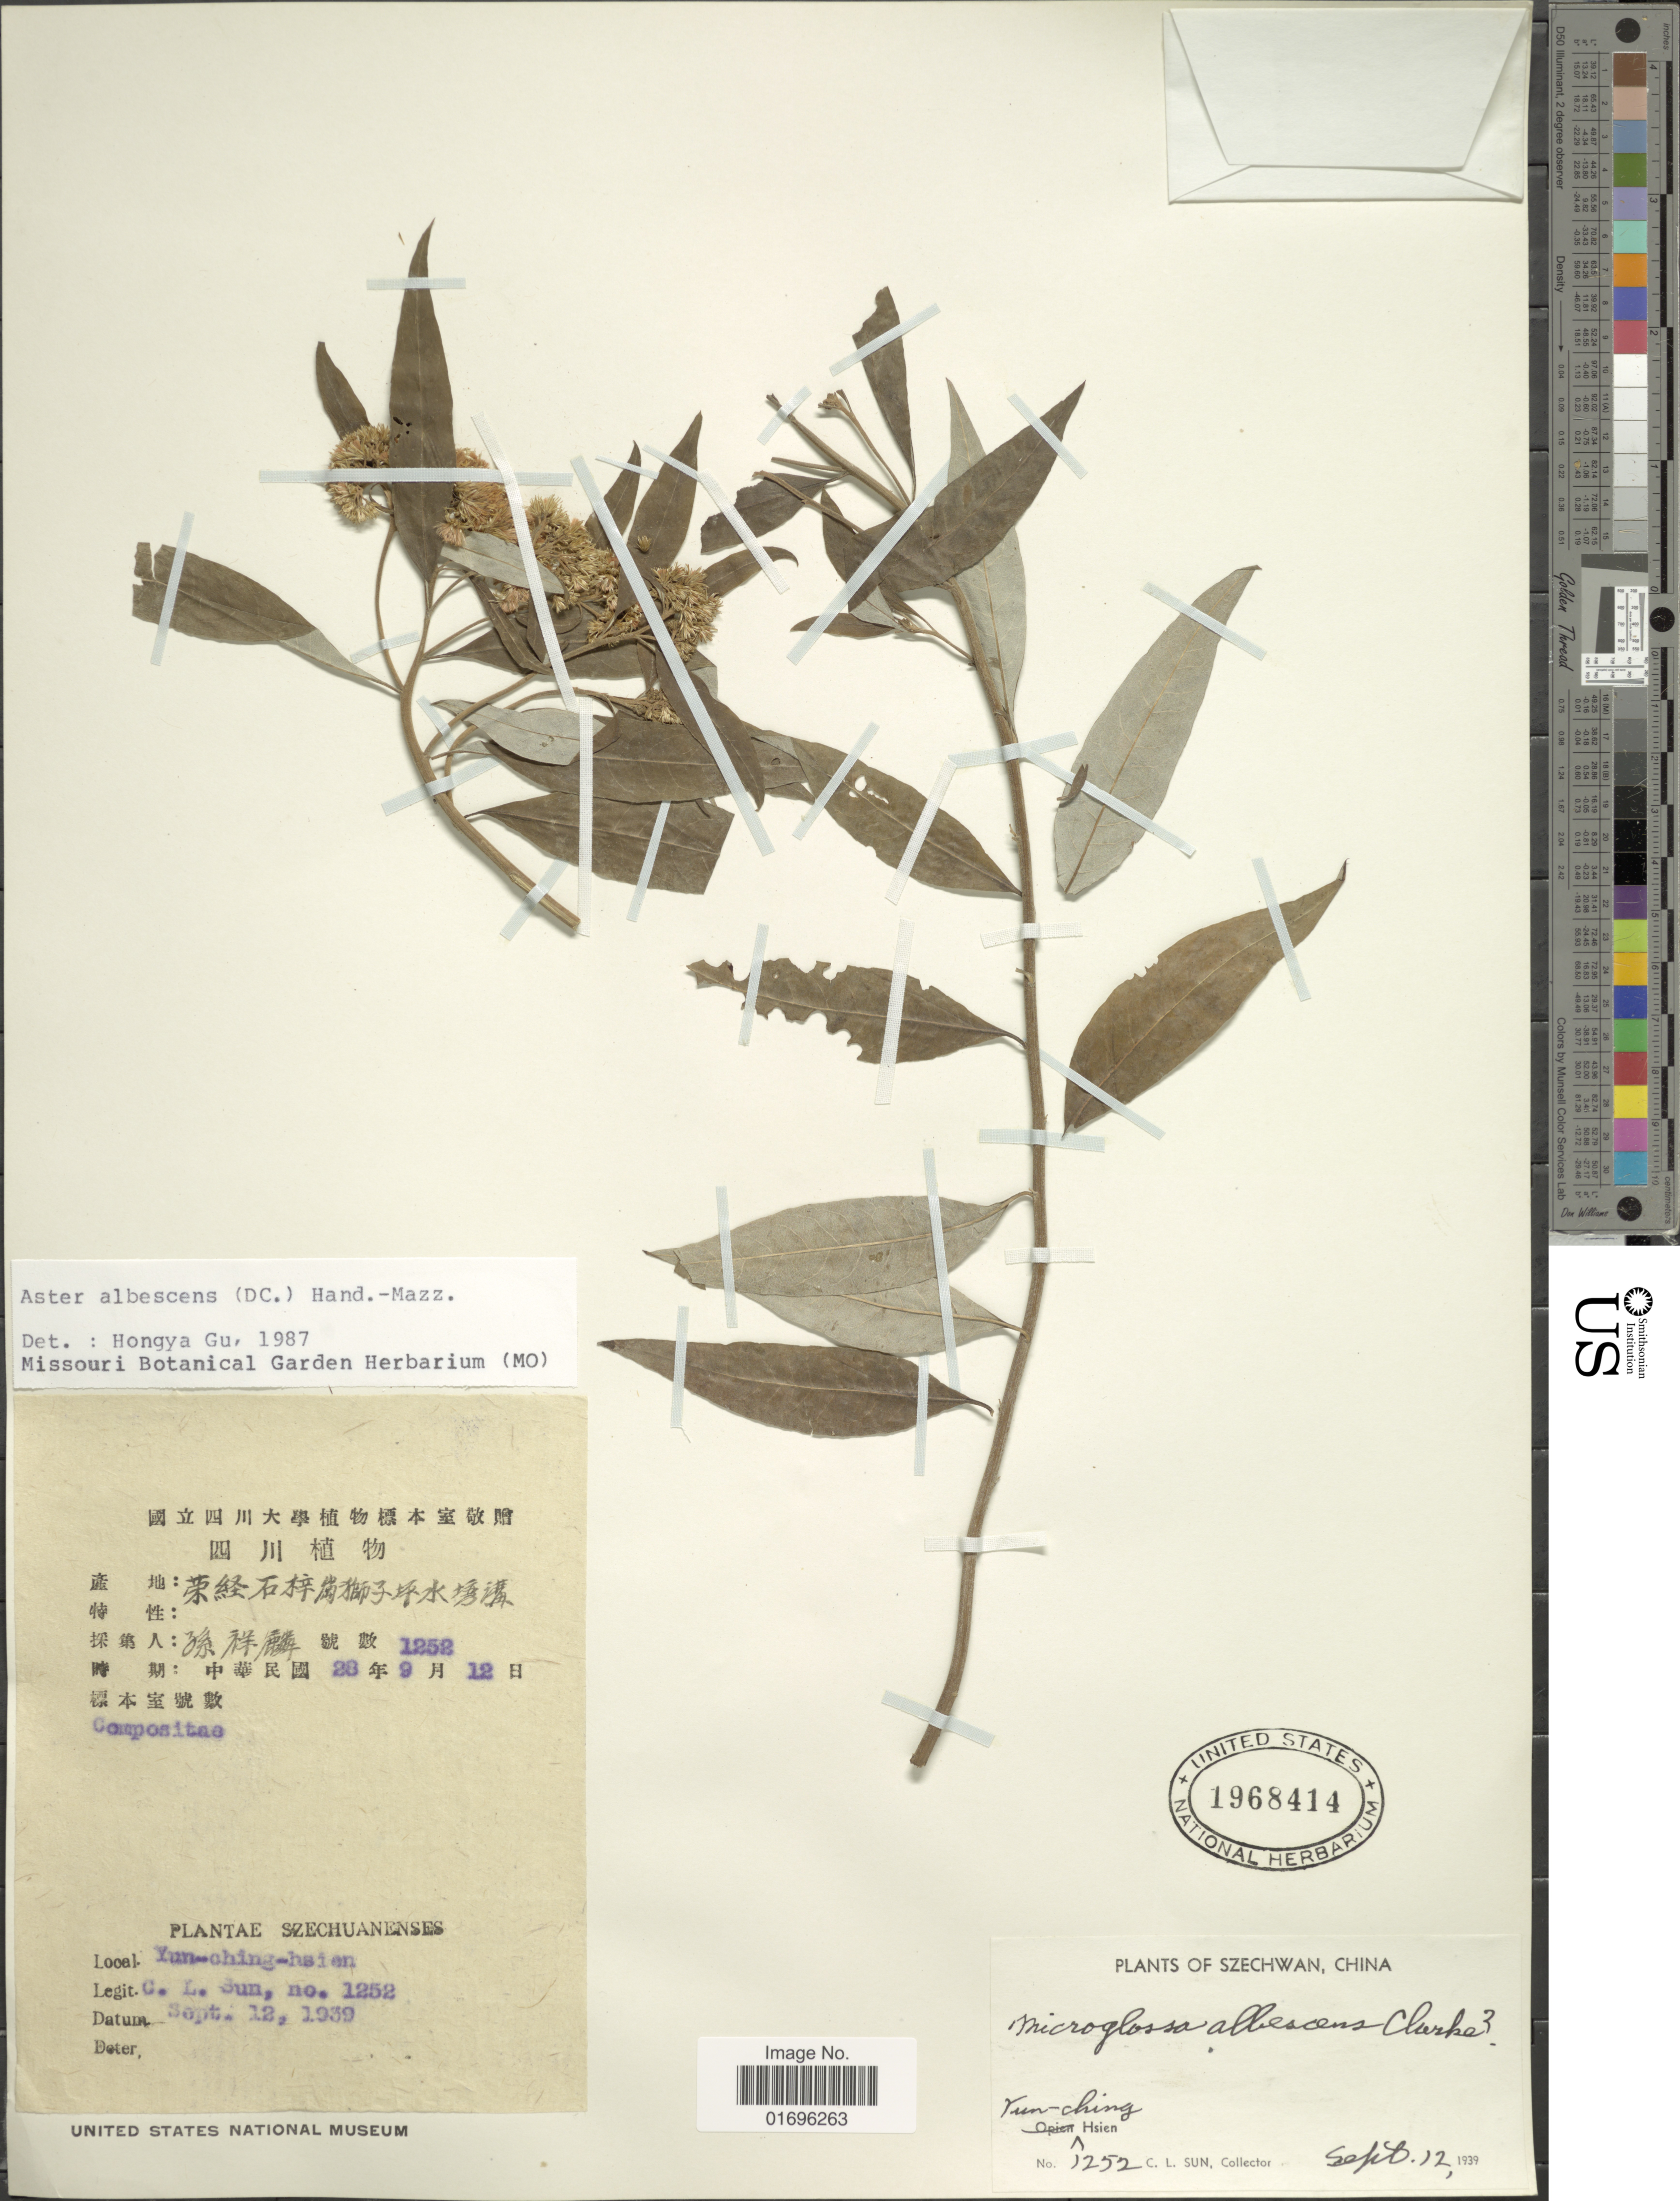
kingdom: Plantae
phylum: Tracheophyta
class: Magnoliopsida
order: Asterales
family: Asteraceae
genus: Aster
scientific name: Aster albescens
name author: Wall.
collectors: C. Sun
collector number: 1252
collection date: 1939-09-12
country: China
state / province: Sichuan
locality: Szechwan. Yun-ching Hsien.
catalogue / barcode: US 1968414